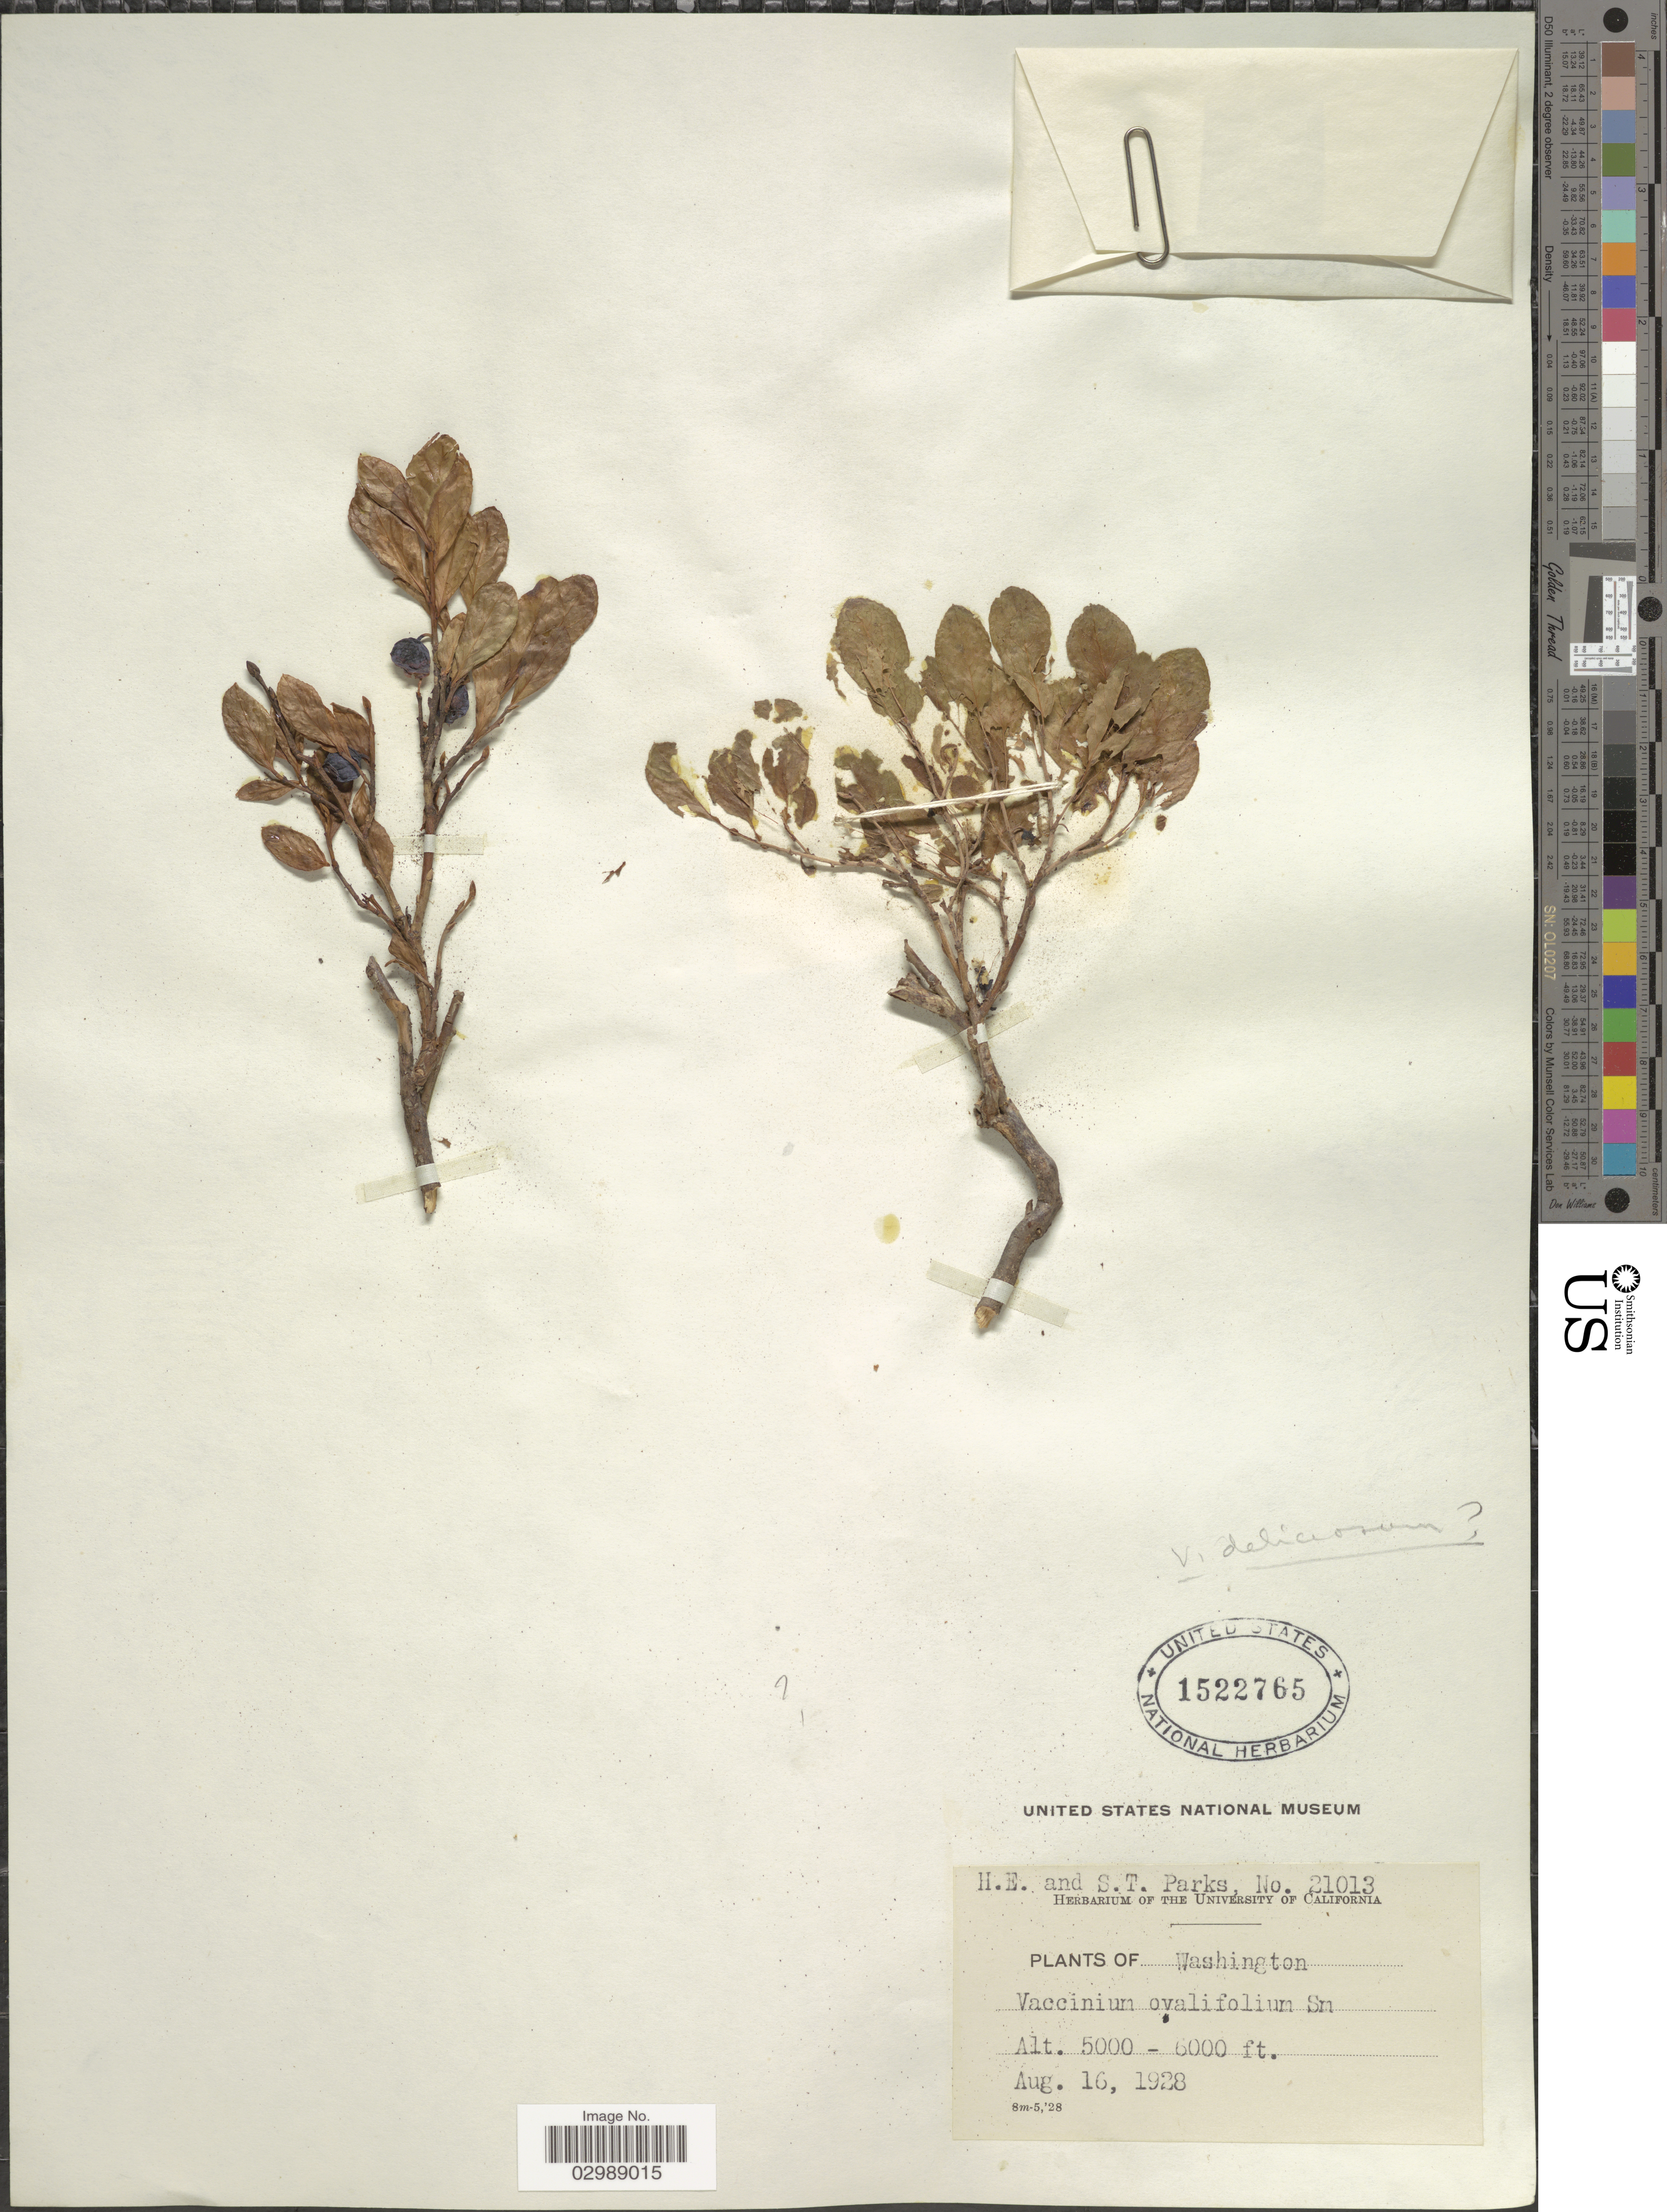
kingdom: Plantae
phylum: Tracheophyta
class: Magnoliopsida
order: Ericales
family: Ericaceae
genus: Vaccinium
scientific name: Vaccinium ovalifolium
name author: Sm.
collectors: H. E. Parks & S. Parks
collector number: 21013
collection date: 1928-08-16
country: United States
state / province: Washington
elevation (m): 1524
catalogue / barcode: US 1522765